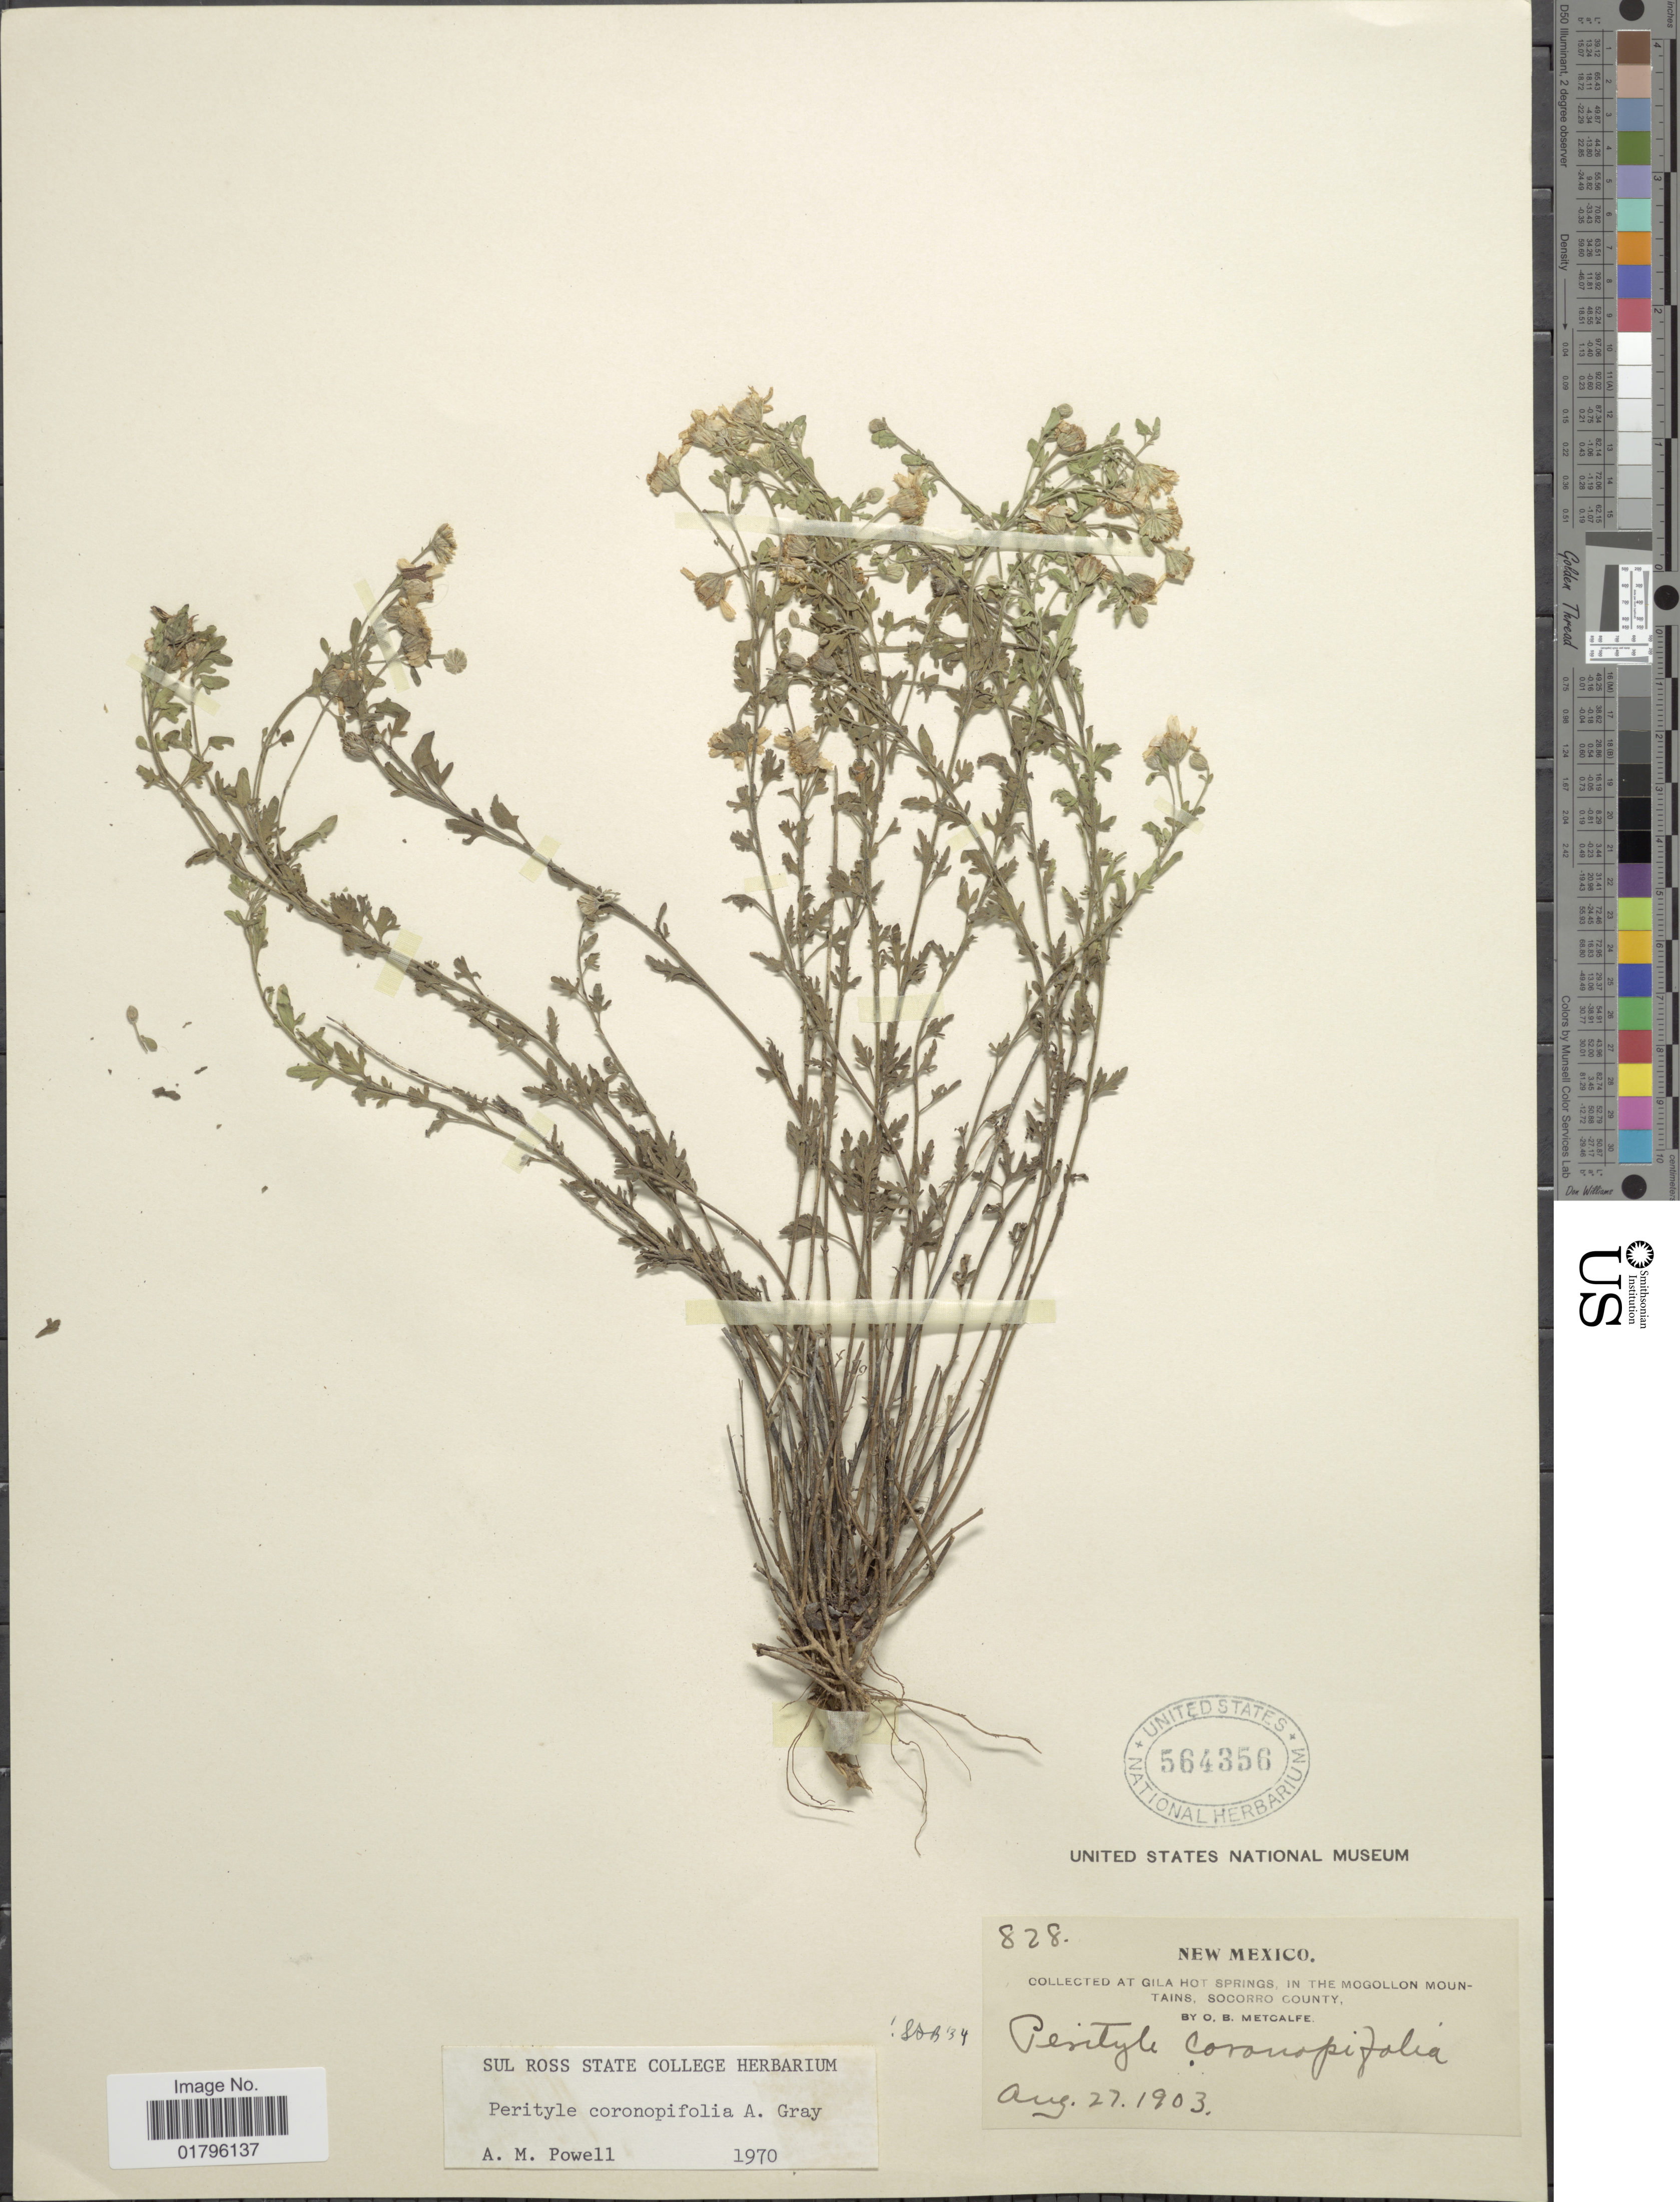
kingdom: Plantae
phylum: Tracheophyta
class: Magnoliopsida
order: Asterales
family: Asteraceae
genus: Perityle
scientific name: Perityle coronopifolia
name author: A. Gray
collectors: O. B. Metcalfe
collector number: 828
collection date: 1903-08-27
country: United States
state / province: New Mexico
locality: Gila Hot Springs, in the Mogollon Mountains, Socorro County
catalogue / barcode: US 564356